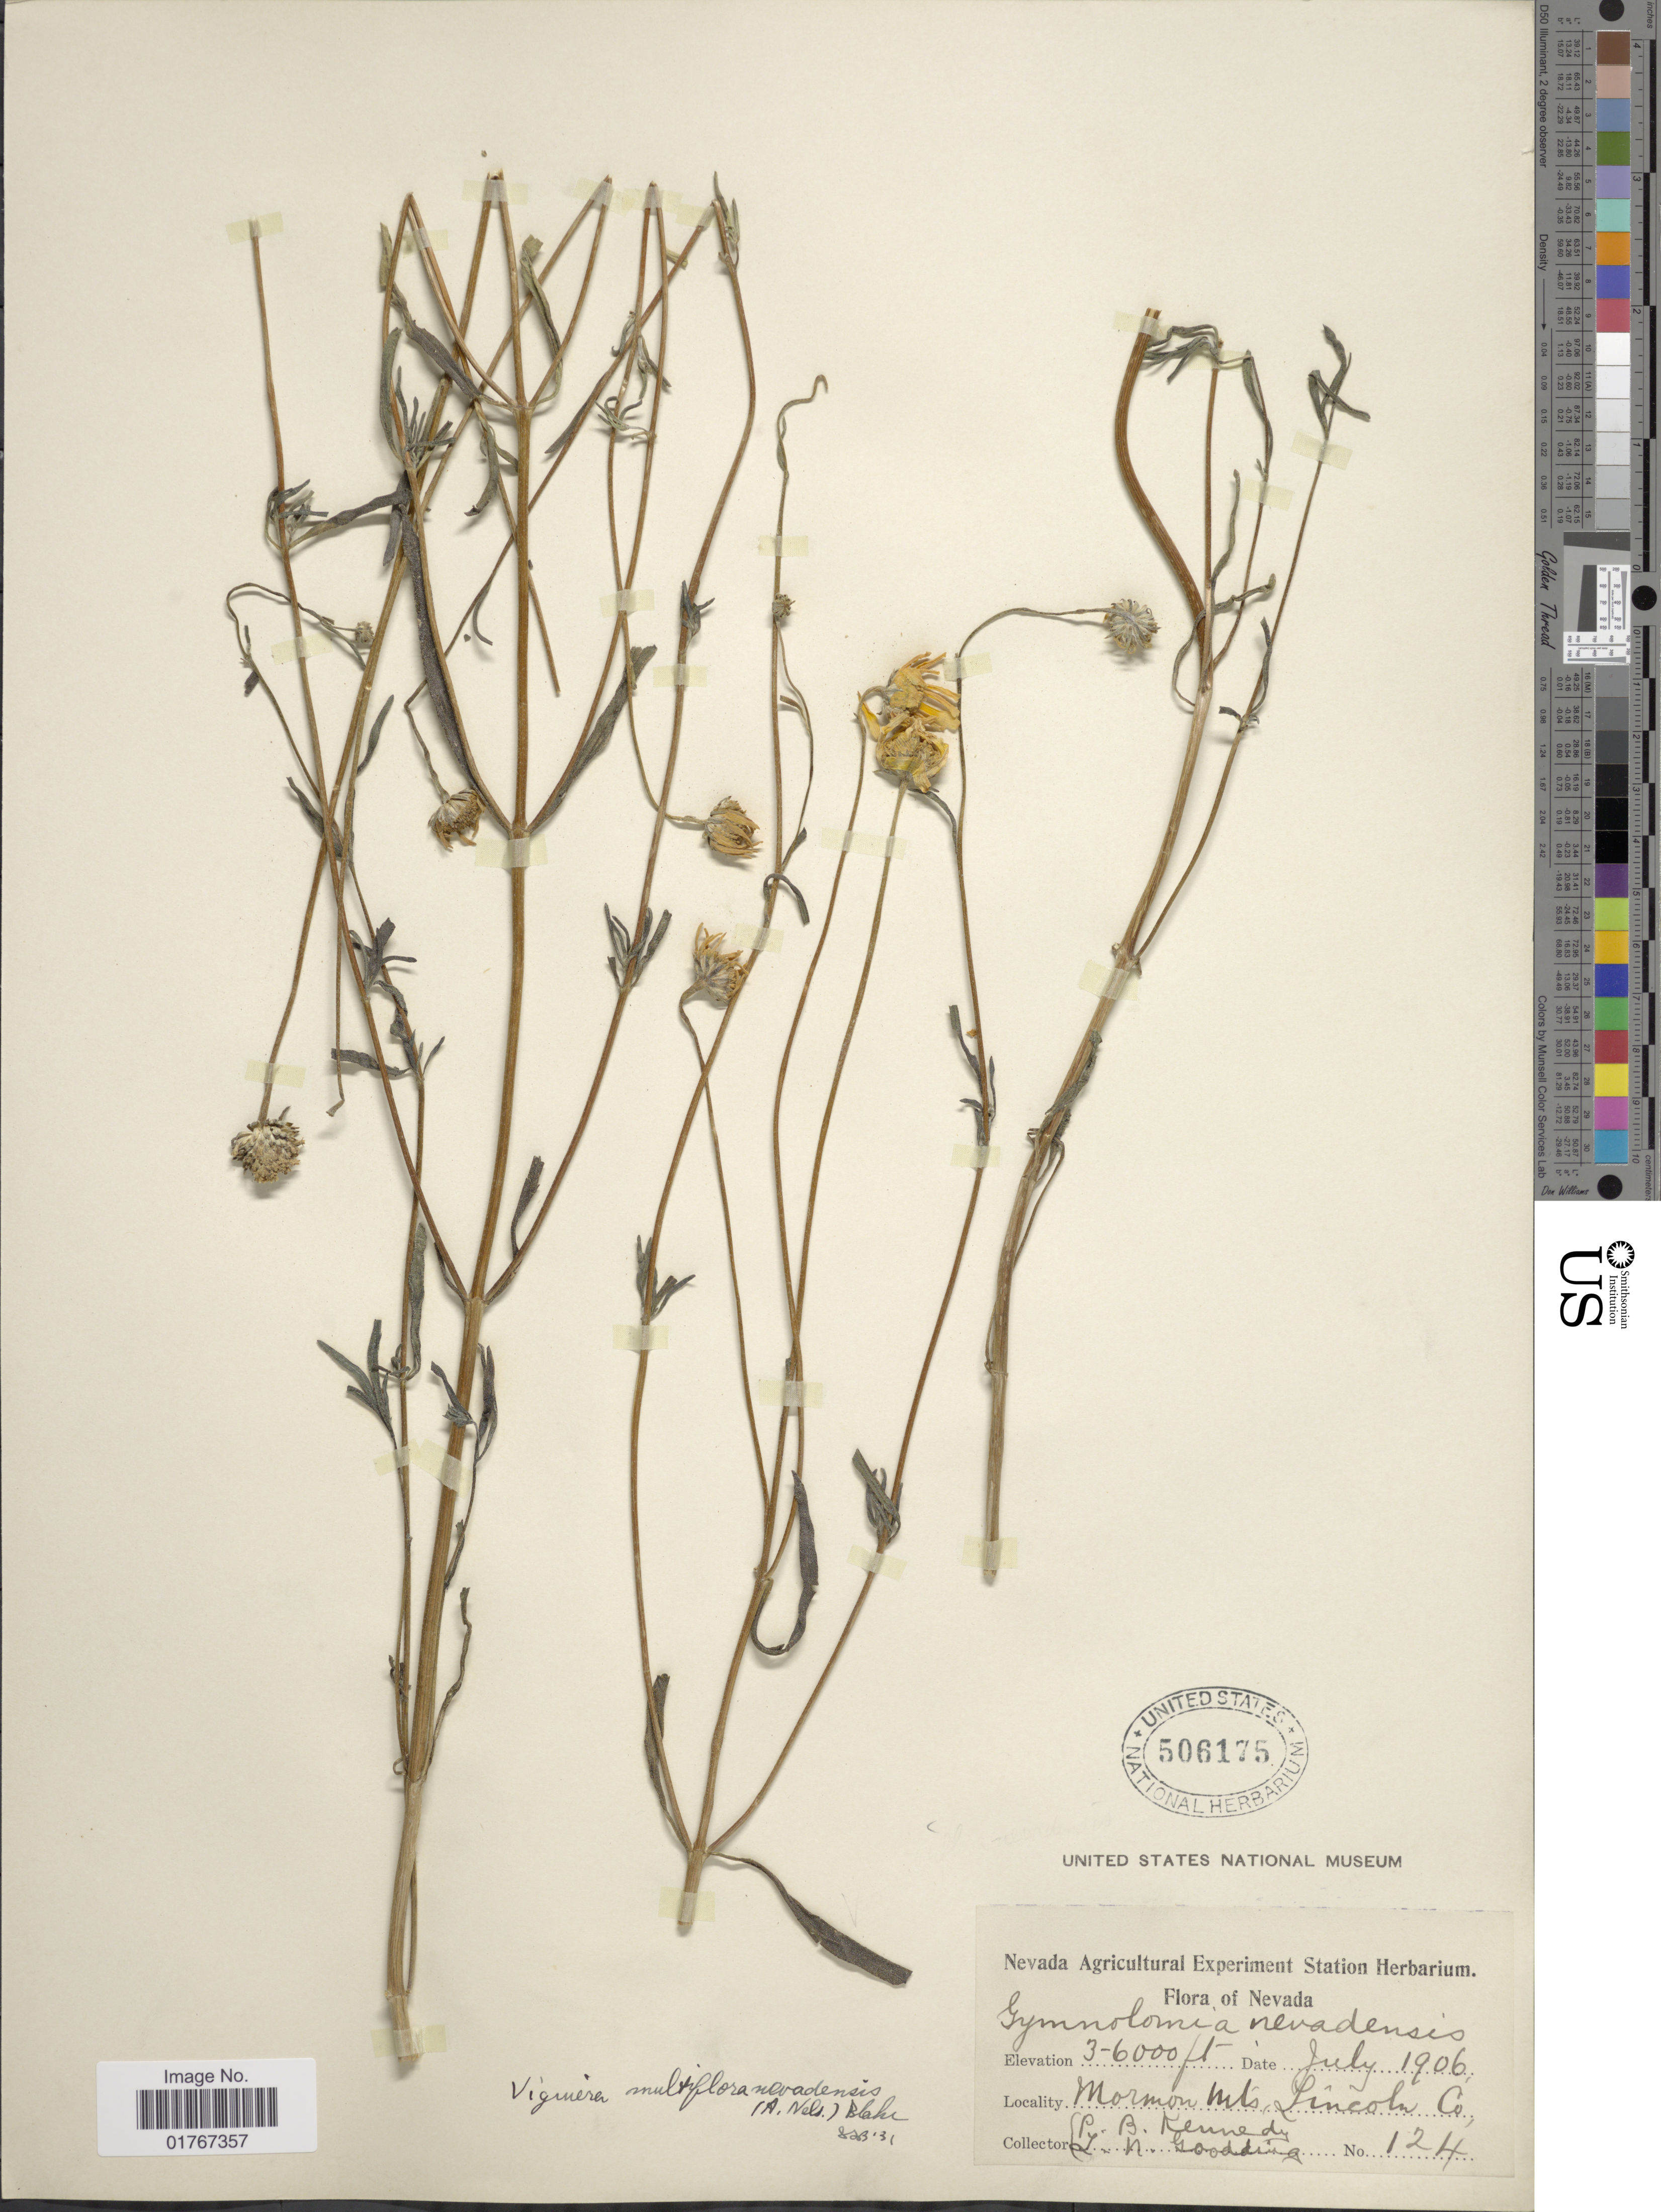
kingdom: Plantae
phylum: Tracheophyta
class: Magnoliopsida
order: Asterales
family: Asteraceae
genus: Heliomeris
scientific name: Heliomeris multiflora var. nevadensis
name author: (A. Nelson) Blake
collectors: P. B. Kennedy & L. N. Goodding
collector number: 124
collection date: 1906-07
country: United States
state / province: Nevada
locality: Mormon Mts, Lincoln Co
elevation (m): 914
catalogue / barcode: US 506175